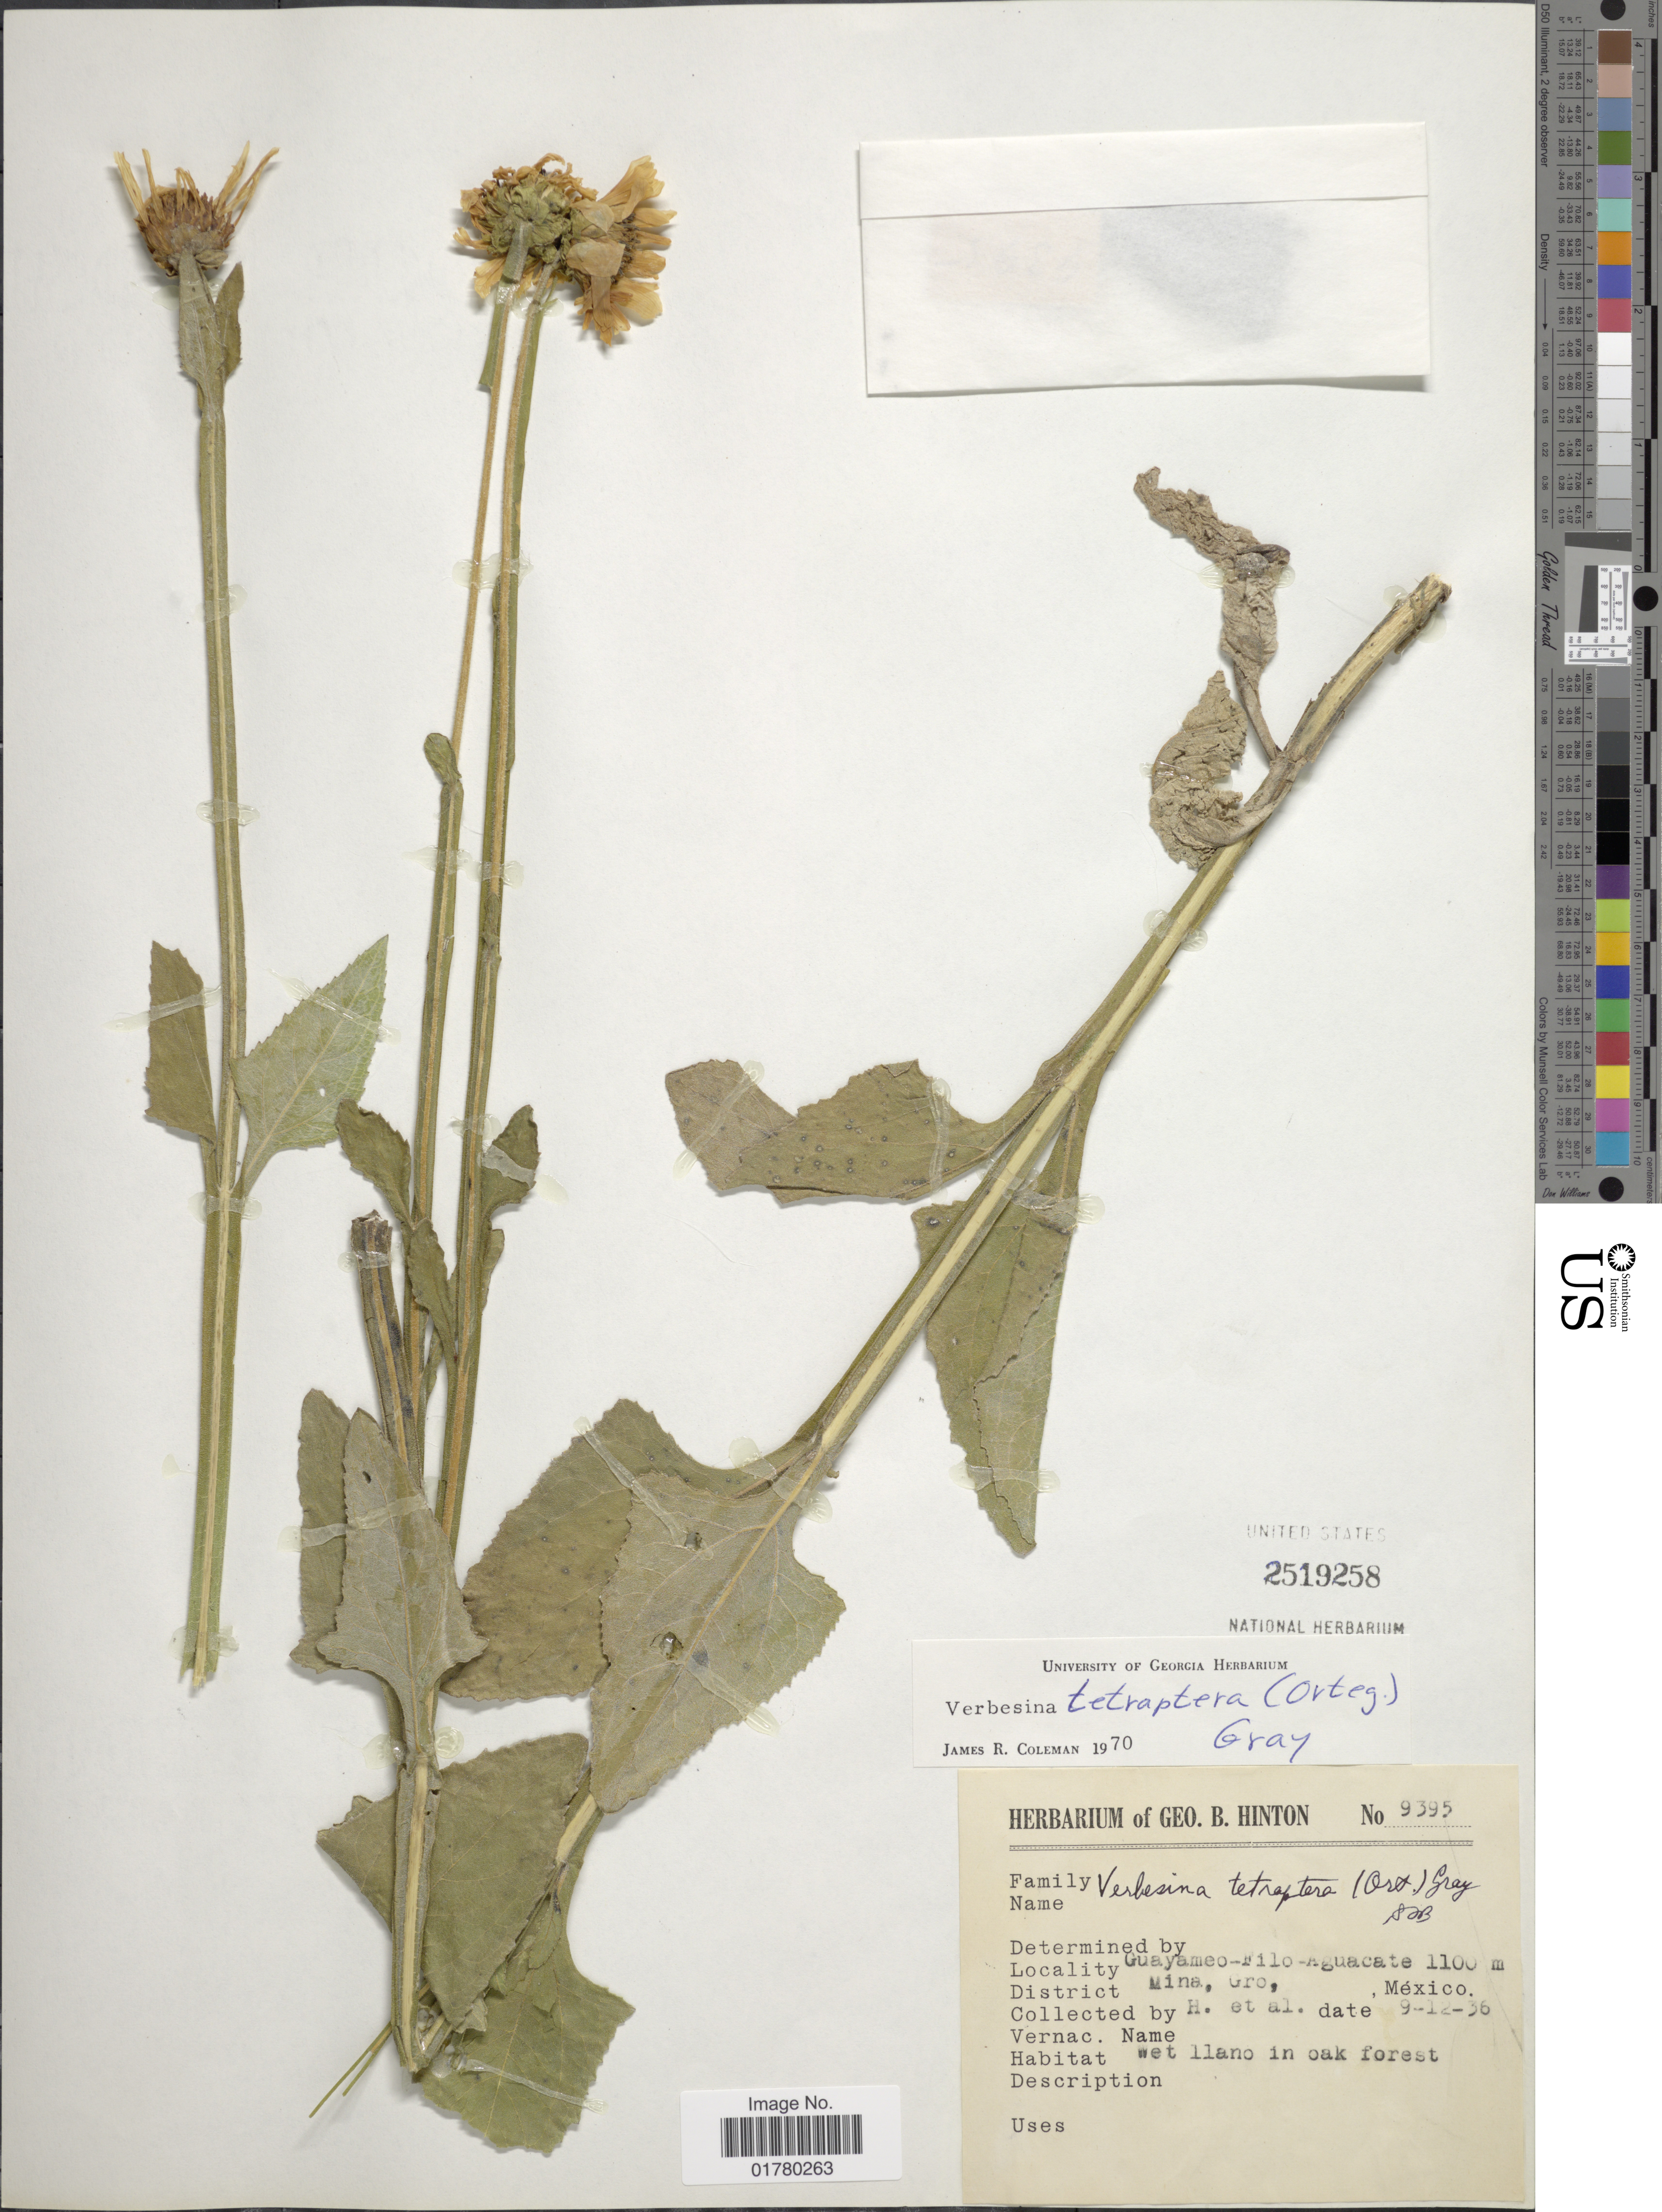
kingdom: Plantae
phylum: Tracheophyta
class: Magnoliopsida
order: Asterales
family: Asteraceae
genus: Verbesina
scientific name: Verbesina tetraptera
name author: (Ortega) A. Gray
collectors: G. B. Hinton & et al.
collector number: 9395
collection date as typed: Transcribed d/m/y: 12/9/36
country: Mexico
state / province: Guerrero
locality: Guayameo-Filo-Aguacate, District Mina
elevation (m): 1100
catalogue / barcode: US 2519258